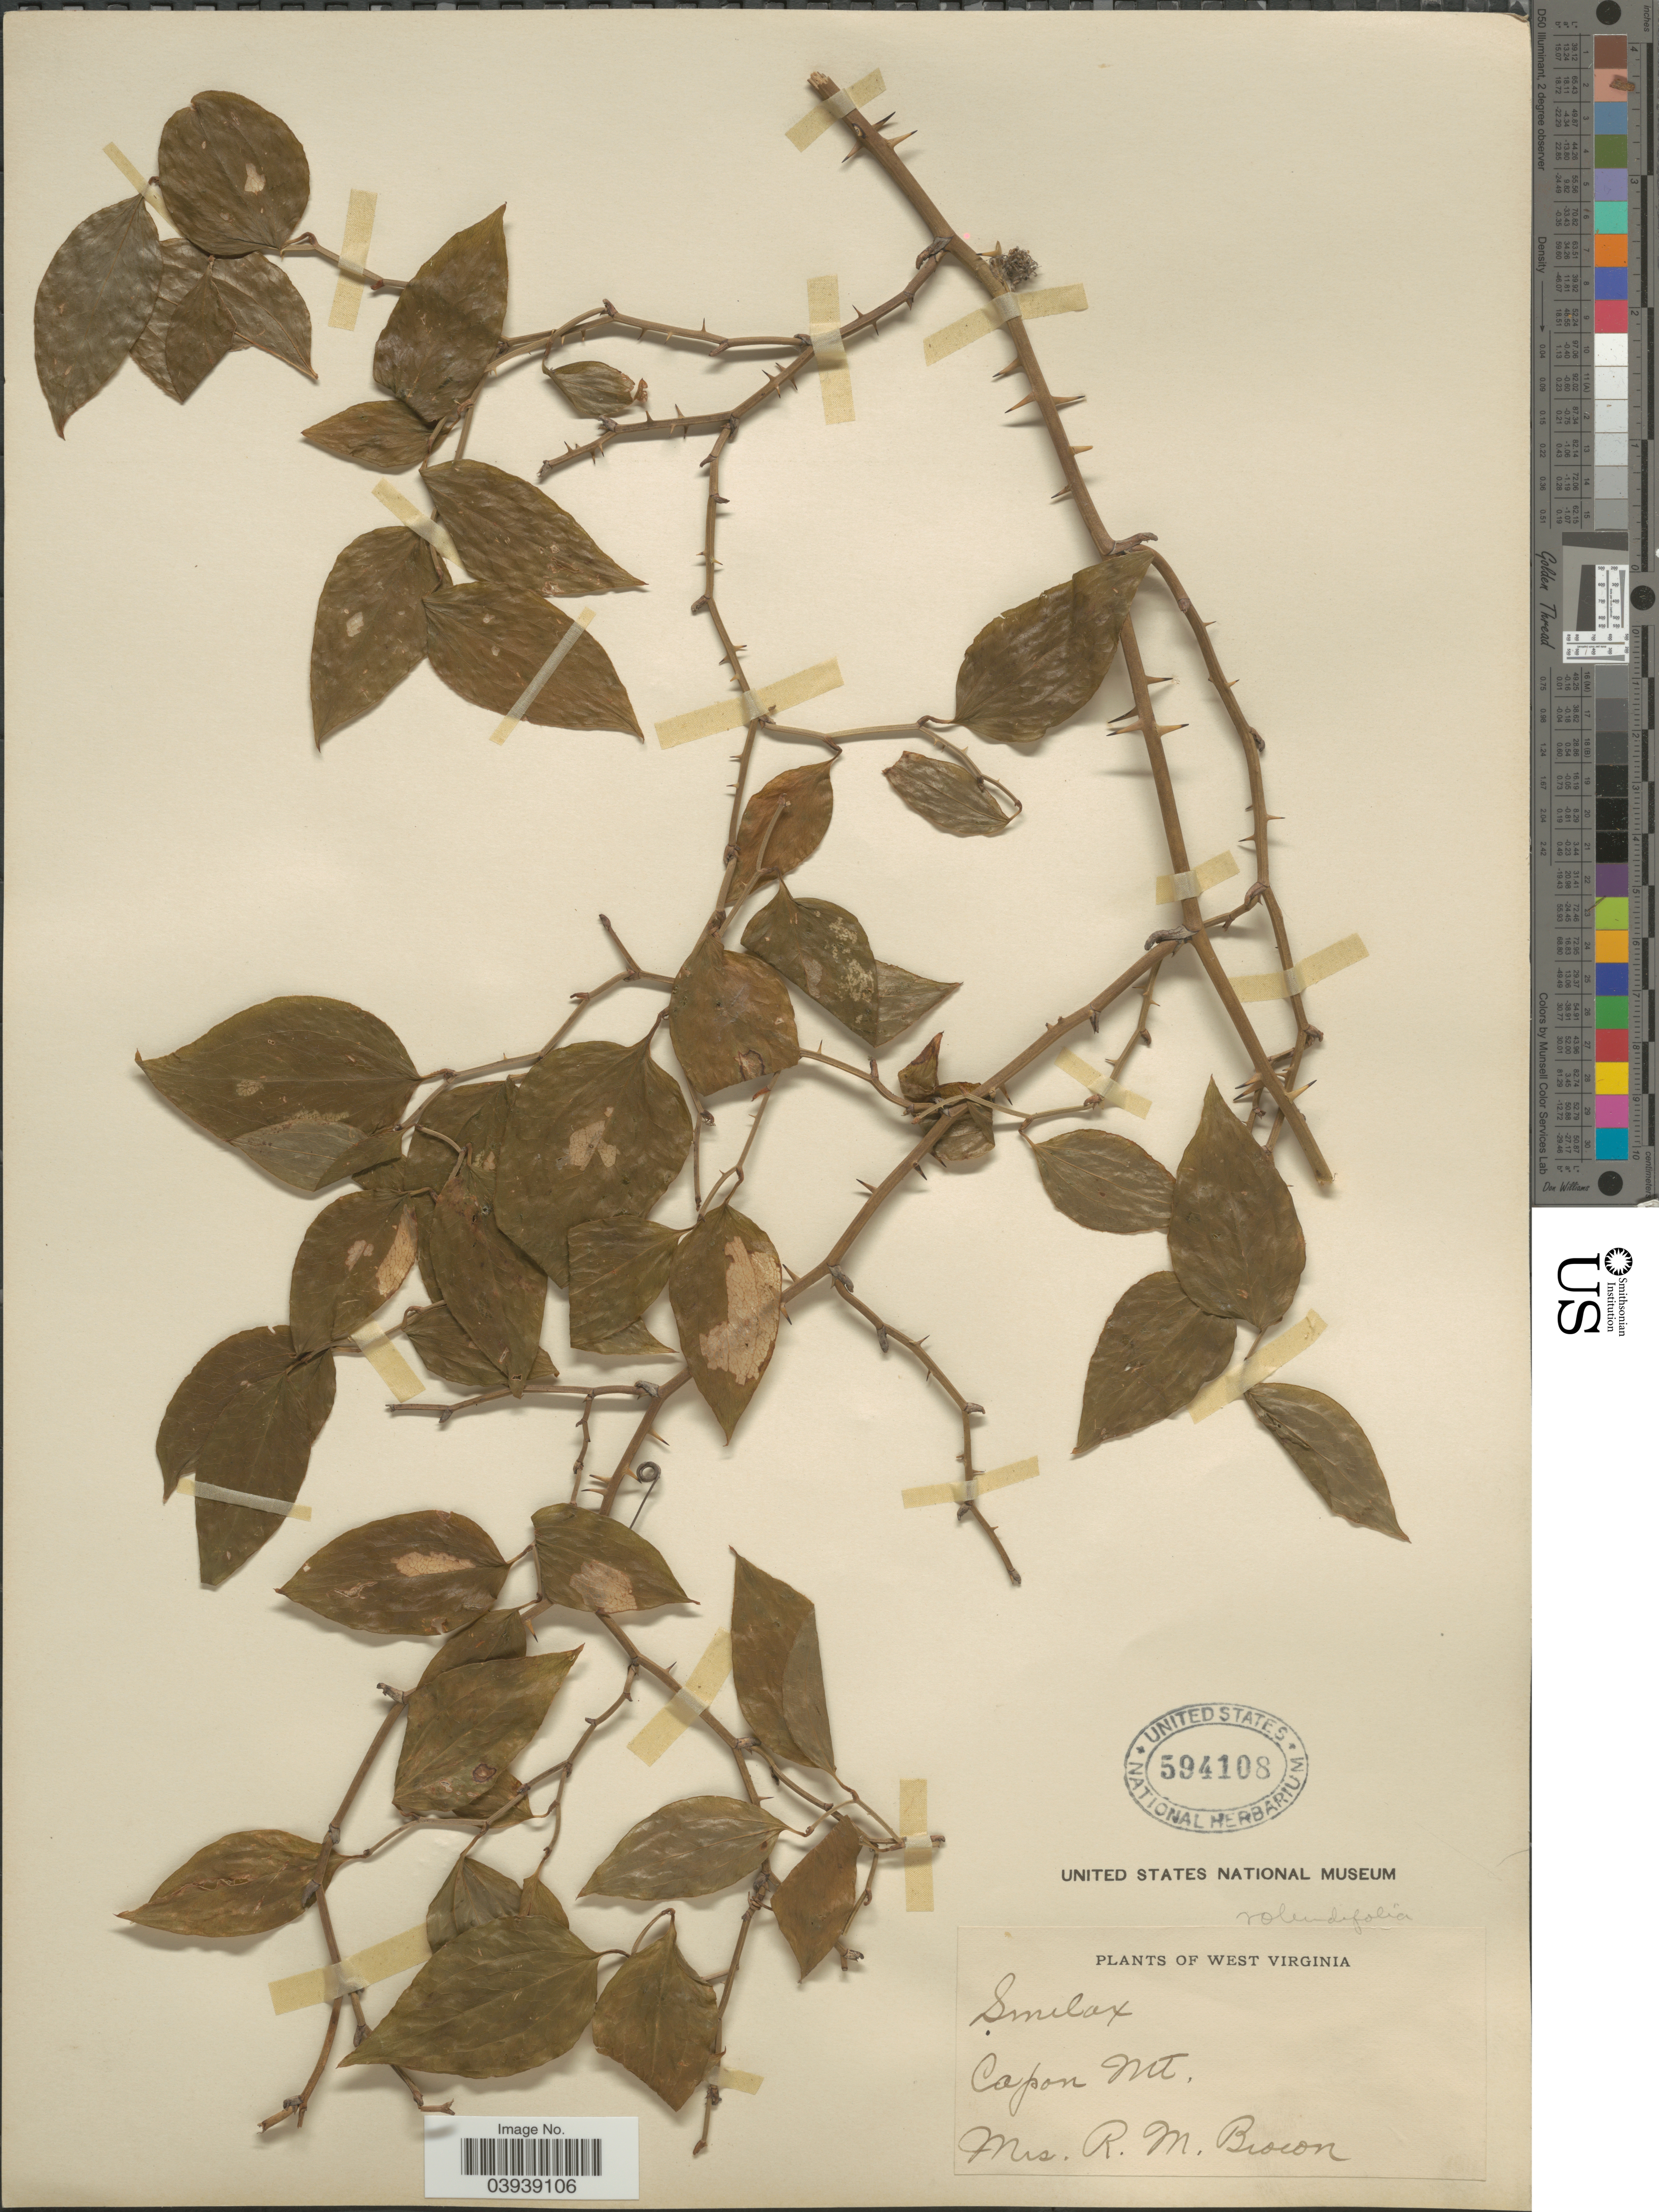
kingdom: Plantae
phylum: Tracheophyta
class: Liliopsida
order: Liliales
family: Smilacaceae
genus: Smilax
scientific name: Smilax rotundifolia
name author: L.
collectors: R. Brocon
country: United States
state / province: West Virginia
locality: Capon Mt.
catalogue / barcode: US 594108